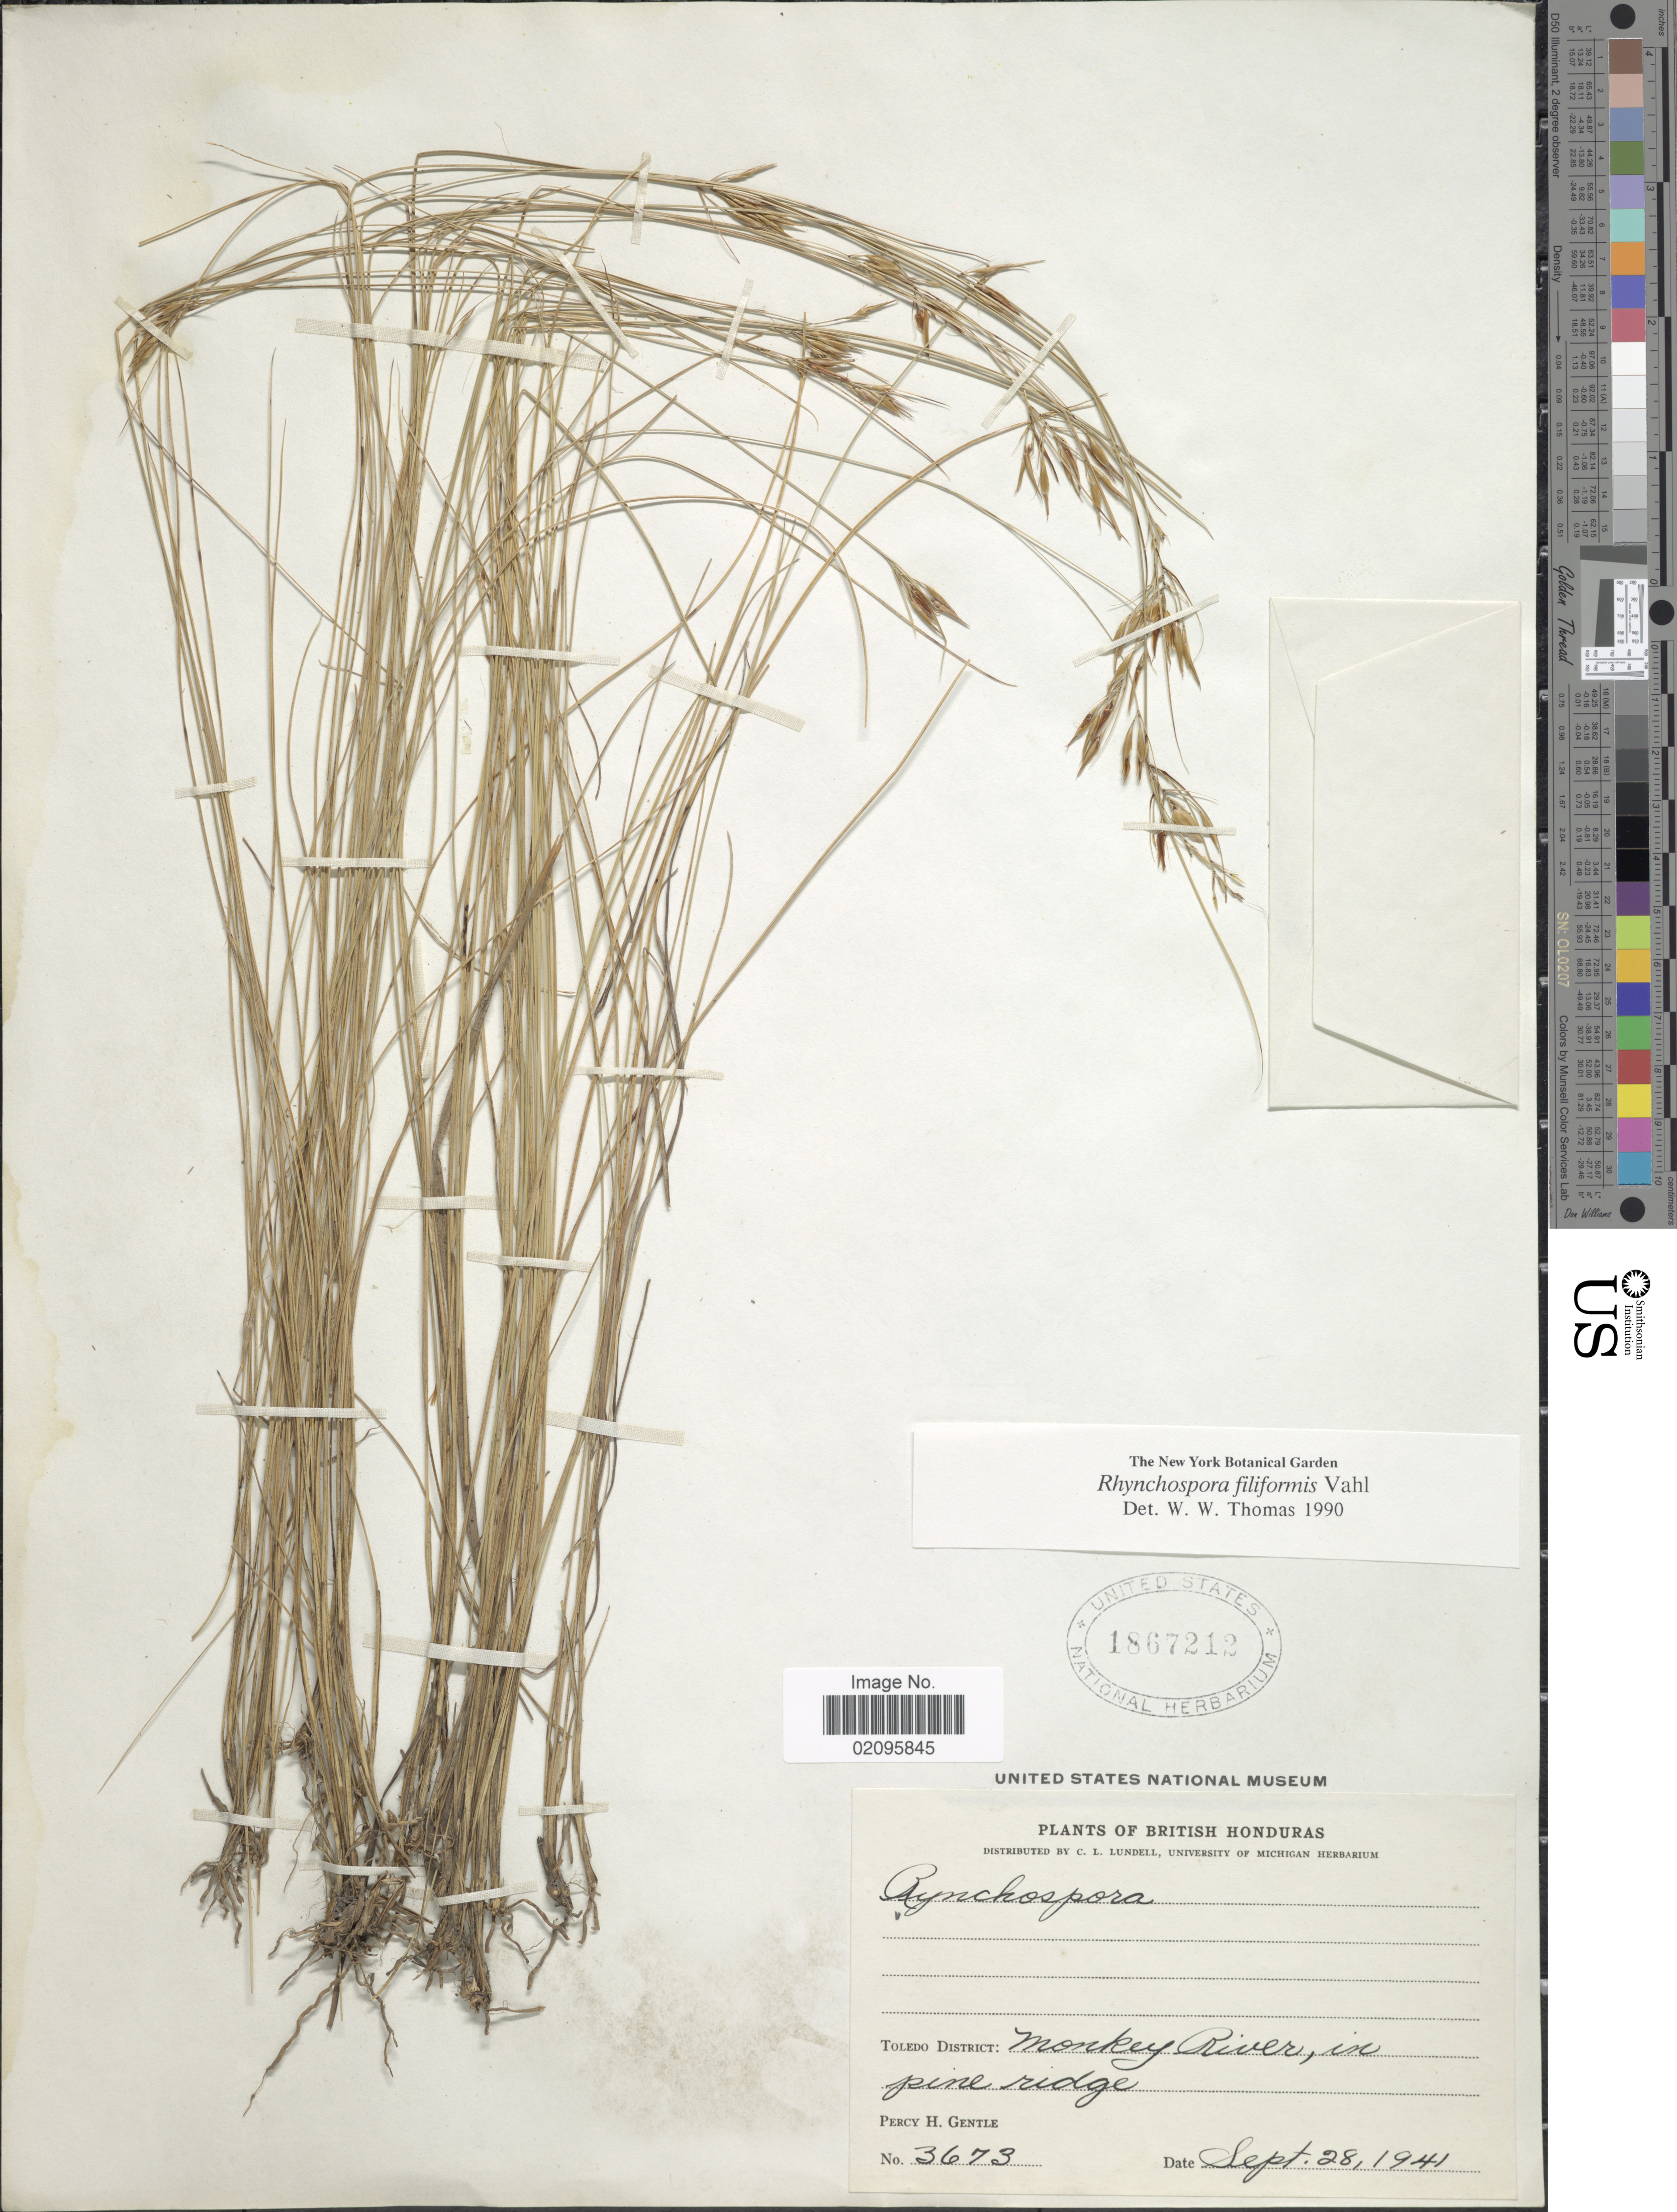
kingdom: Plantae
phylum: Tracheophyta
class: Liliopsida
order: Poales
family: Cyperaceae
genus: Rhynchospora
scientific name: Rhynchospora filiformis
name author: Vahl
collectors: P. H. Gentle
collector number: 3673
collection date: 1941-09-28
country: Belize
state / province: Toledo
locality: British Honduras, Monkey River, in pine ridge.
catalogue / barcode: US 1867212